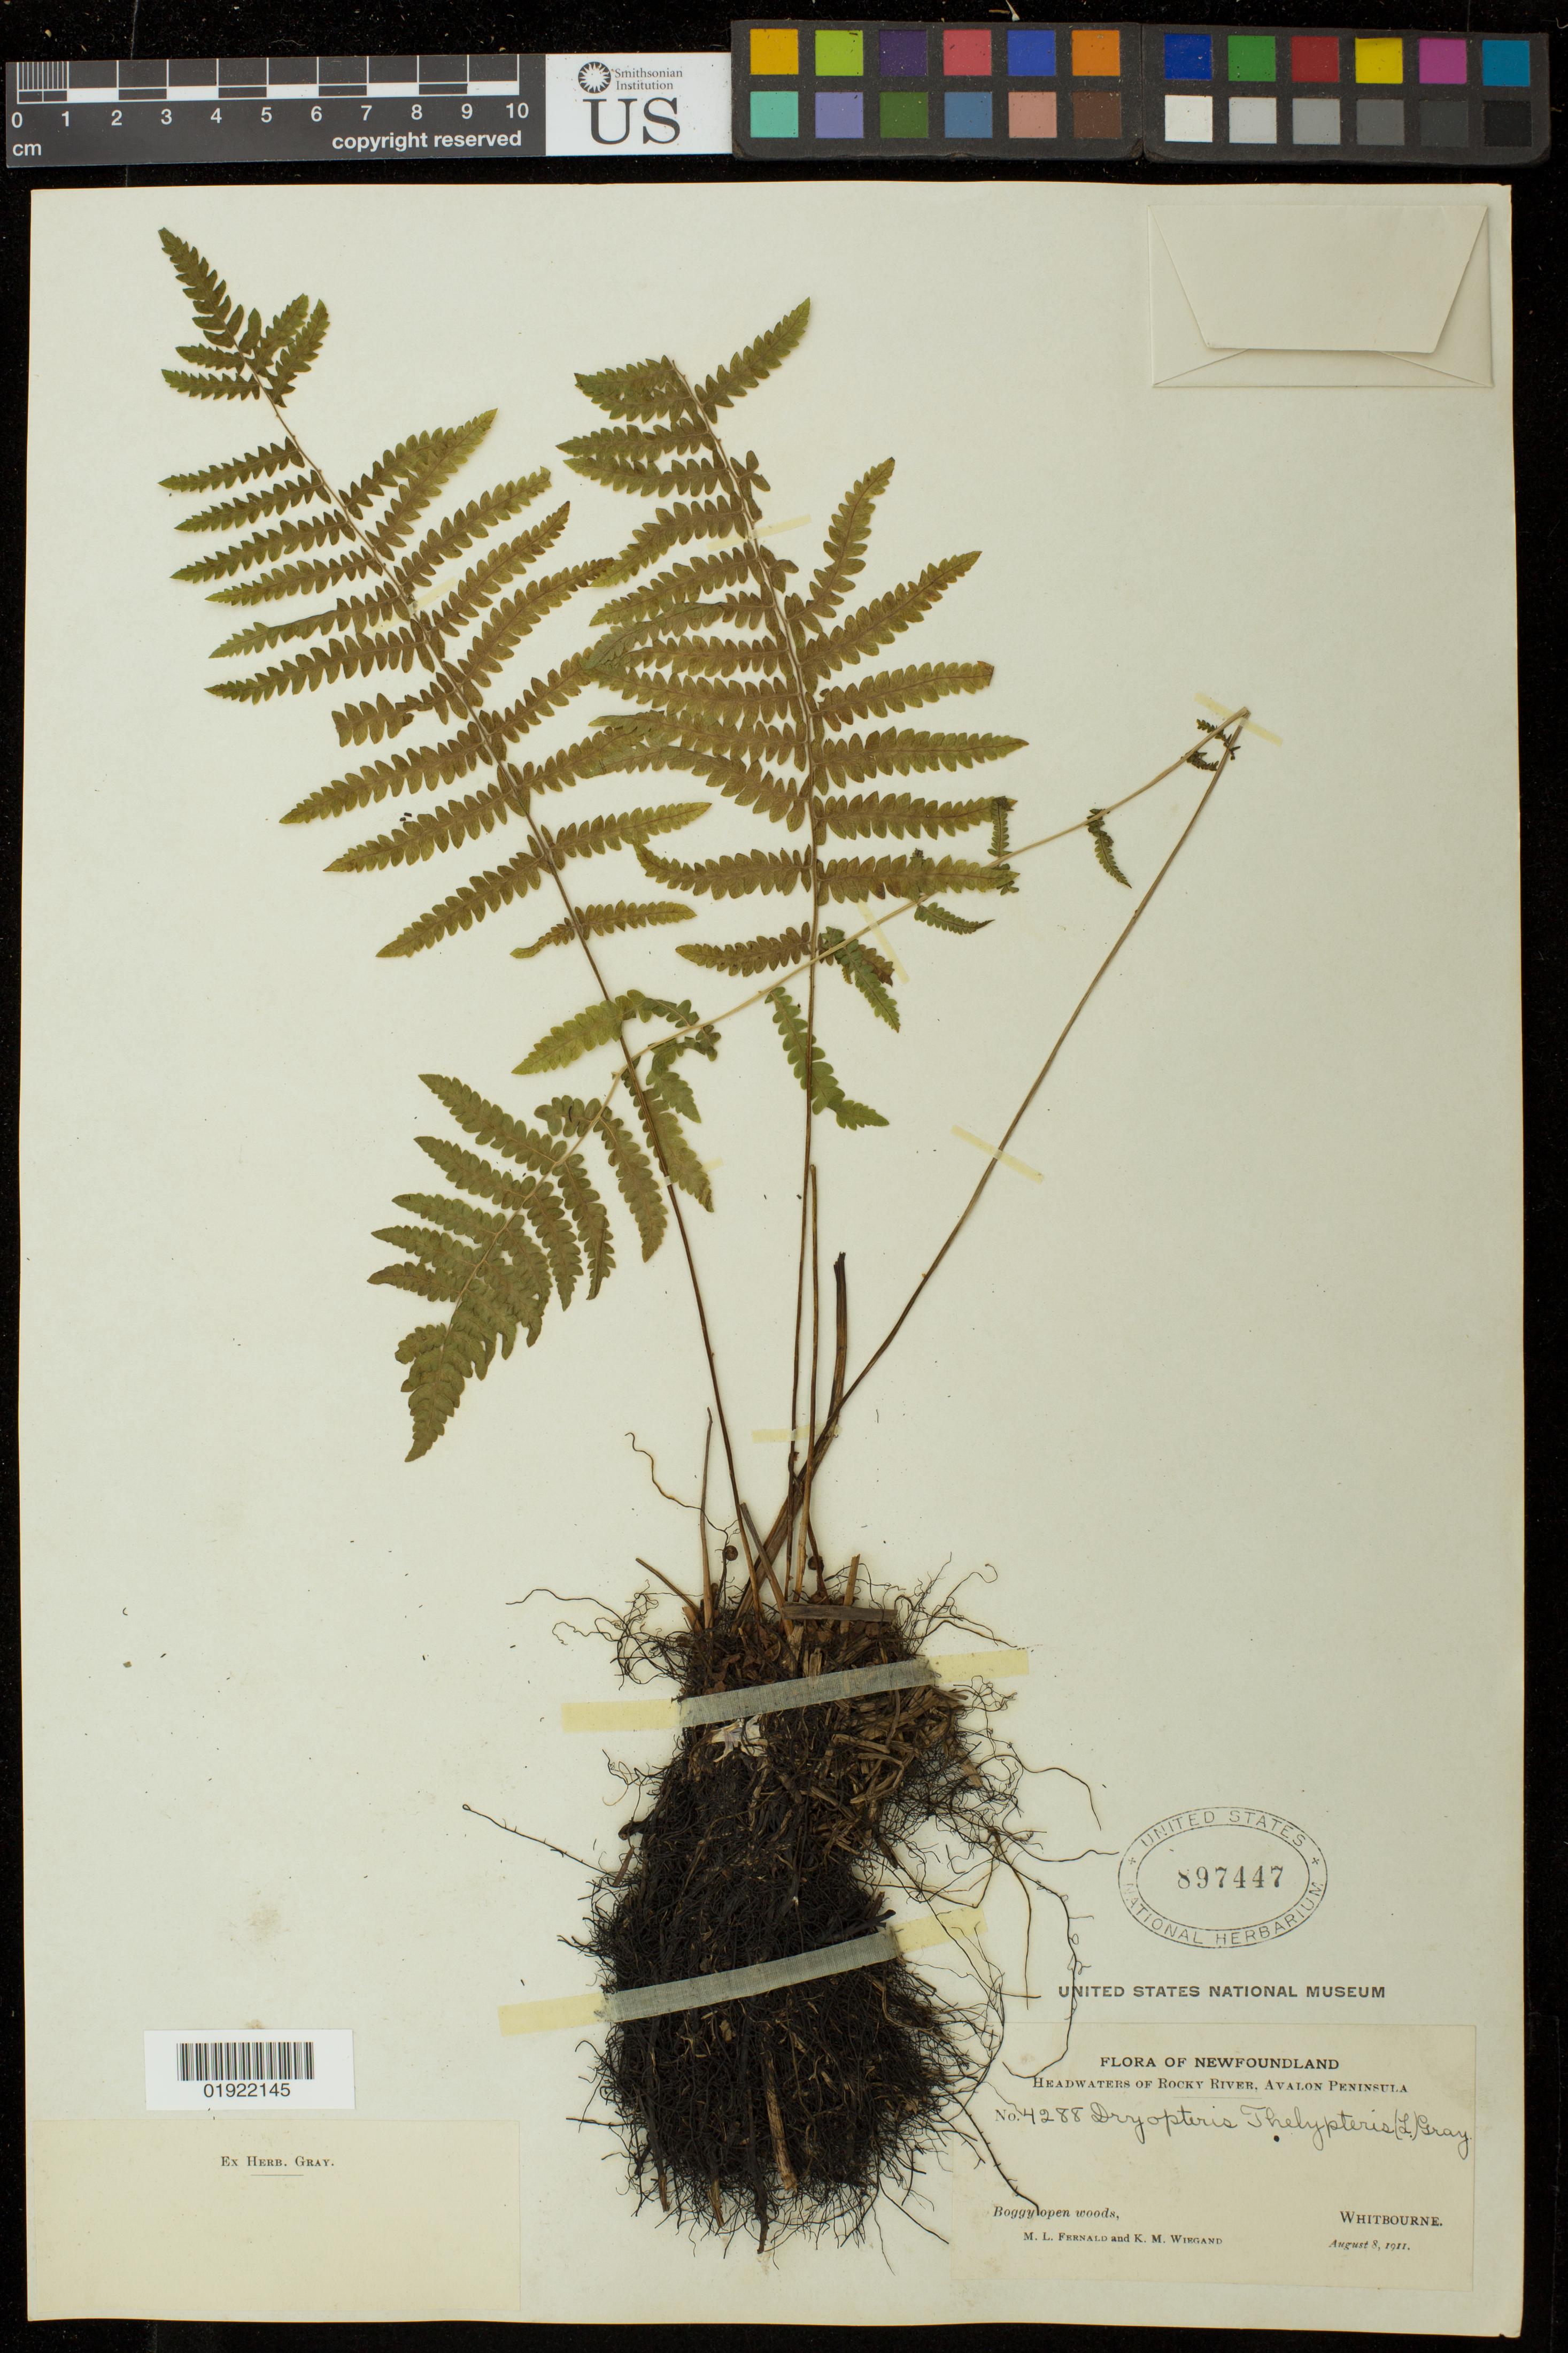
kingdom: Plantae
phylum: Tracheophyta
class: Polypodiopsida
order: Polypodiales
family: Thelypteridaceae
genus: Thelypteris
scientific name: Thelypteris palustris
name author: (Salisb.) Schott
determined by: Schott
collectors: M. L. Fernald & K. M. Wiegand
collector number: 4288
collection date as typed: Aug. 8, 1911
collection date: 1911-08-08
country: Canada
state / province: Newfoundland and Labrador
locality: Whitebourne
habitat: boggy open woods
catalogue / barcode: US 897447